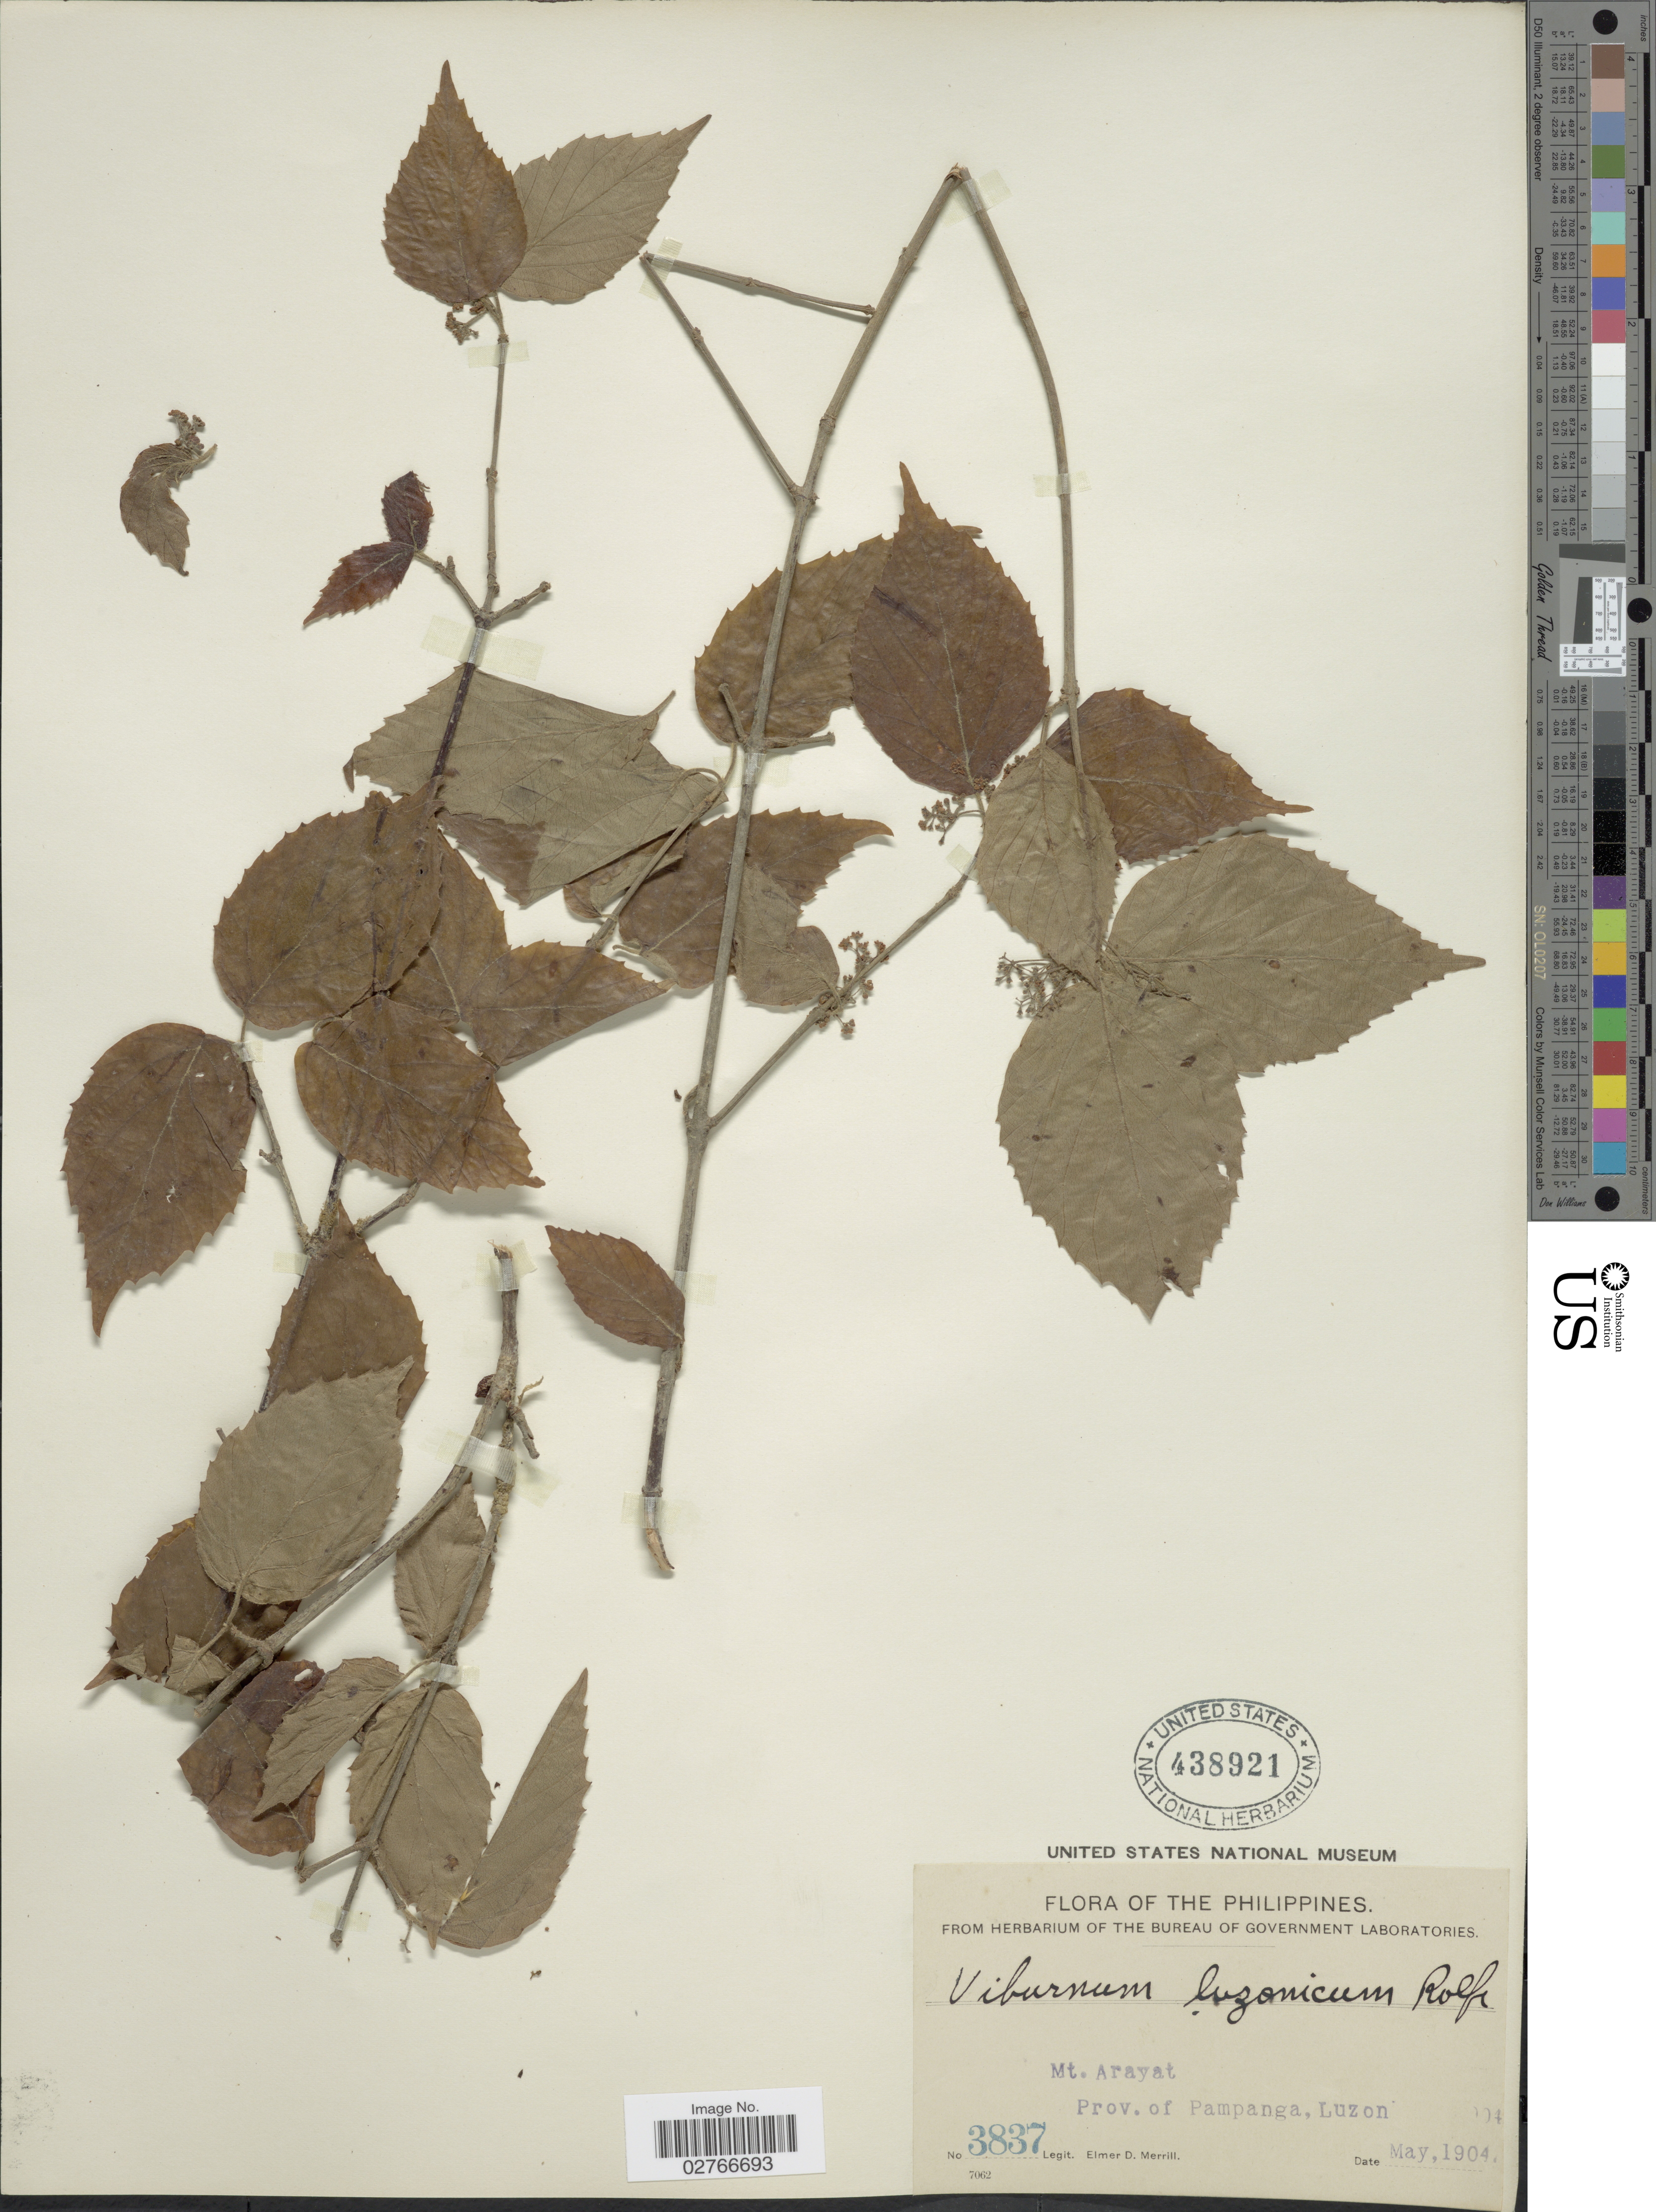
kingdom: Plantae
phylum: Tracheophyta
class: Magnoliopsida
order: Dipsacales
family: Viburnaceae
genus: Viburnum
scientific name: Viburnum luzonicum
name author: Rolfe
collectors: E. D. Merrill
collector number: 3837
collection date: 1904-05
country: Philippines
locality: Mt. Arayat. Prov. of Pampanga, Luzon.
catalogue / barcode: US 438921